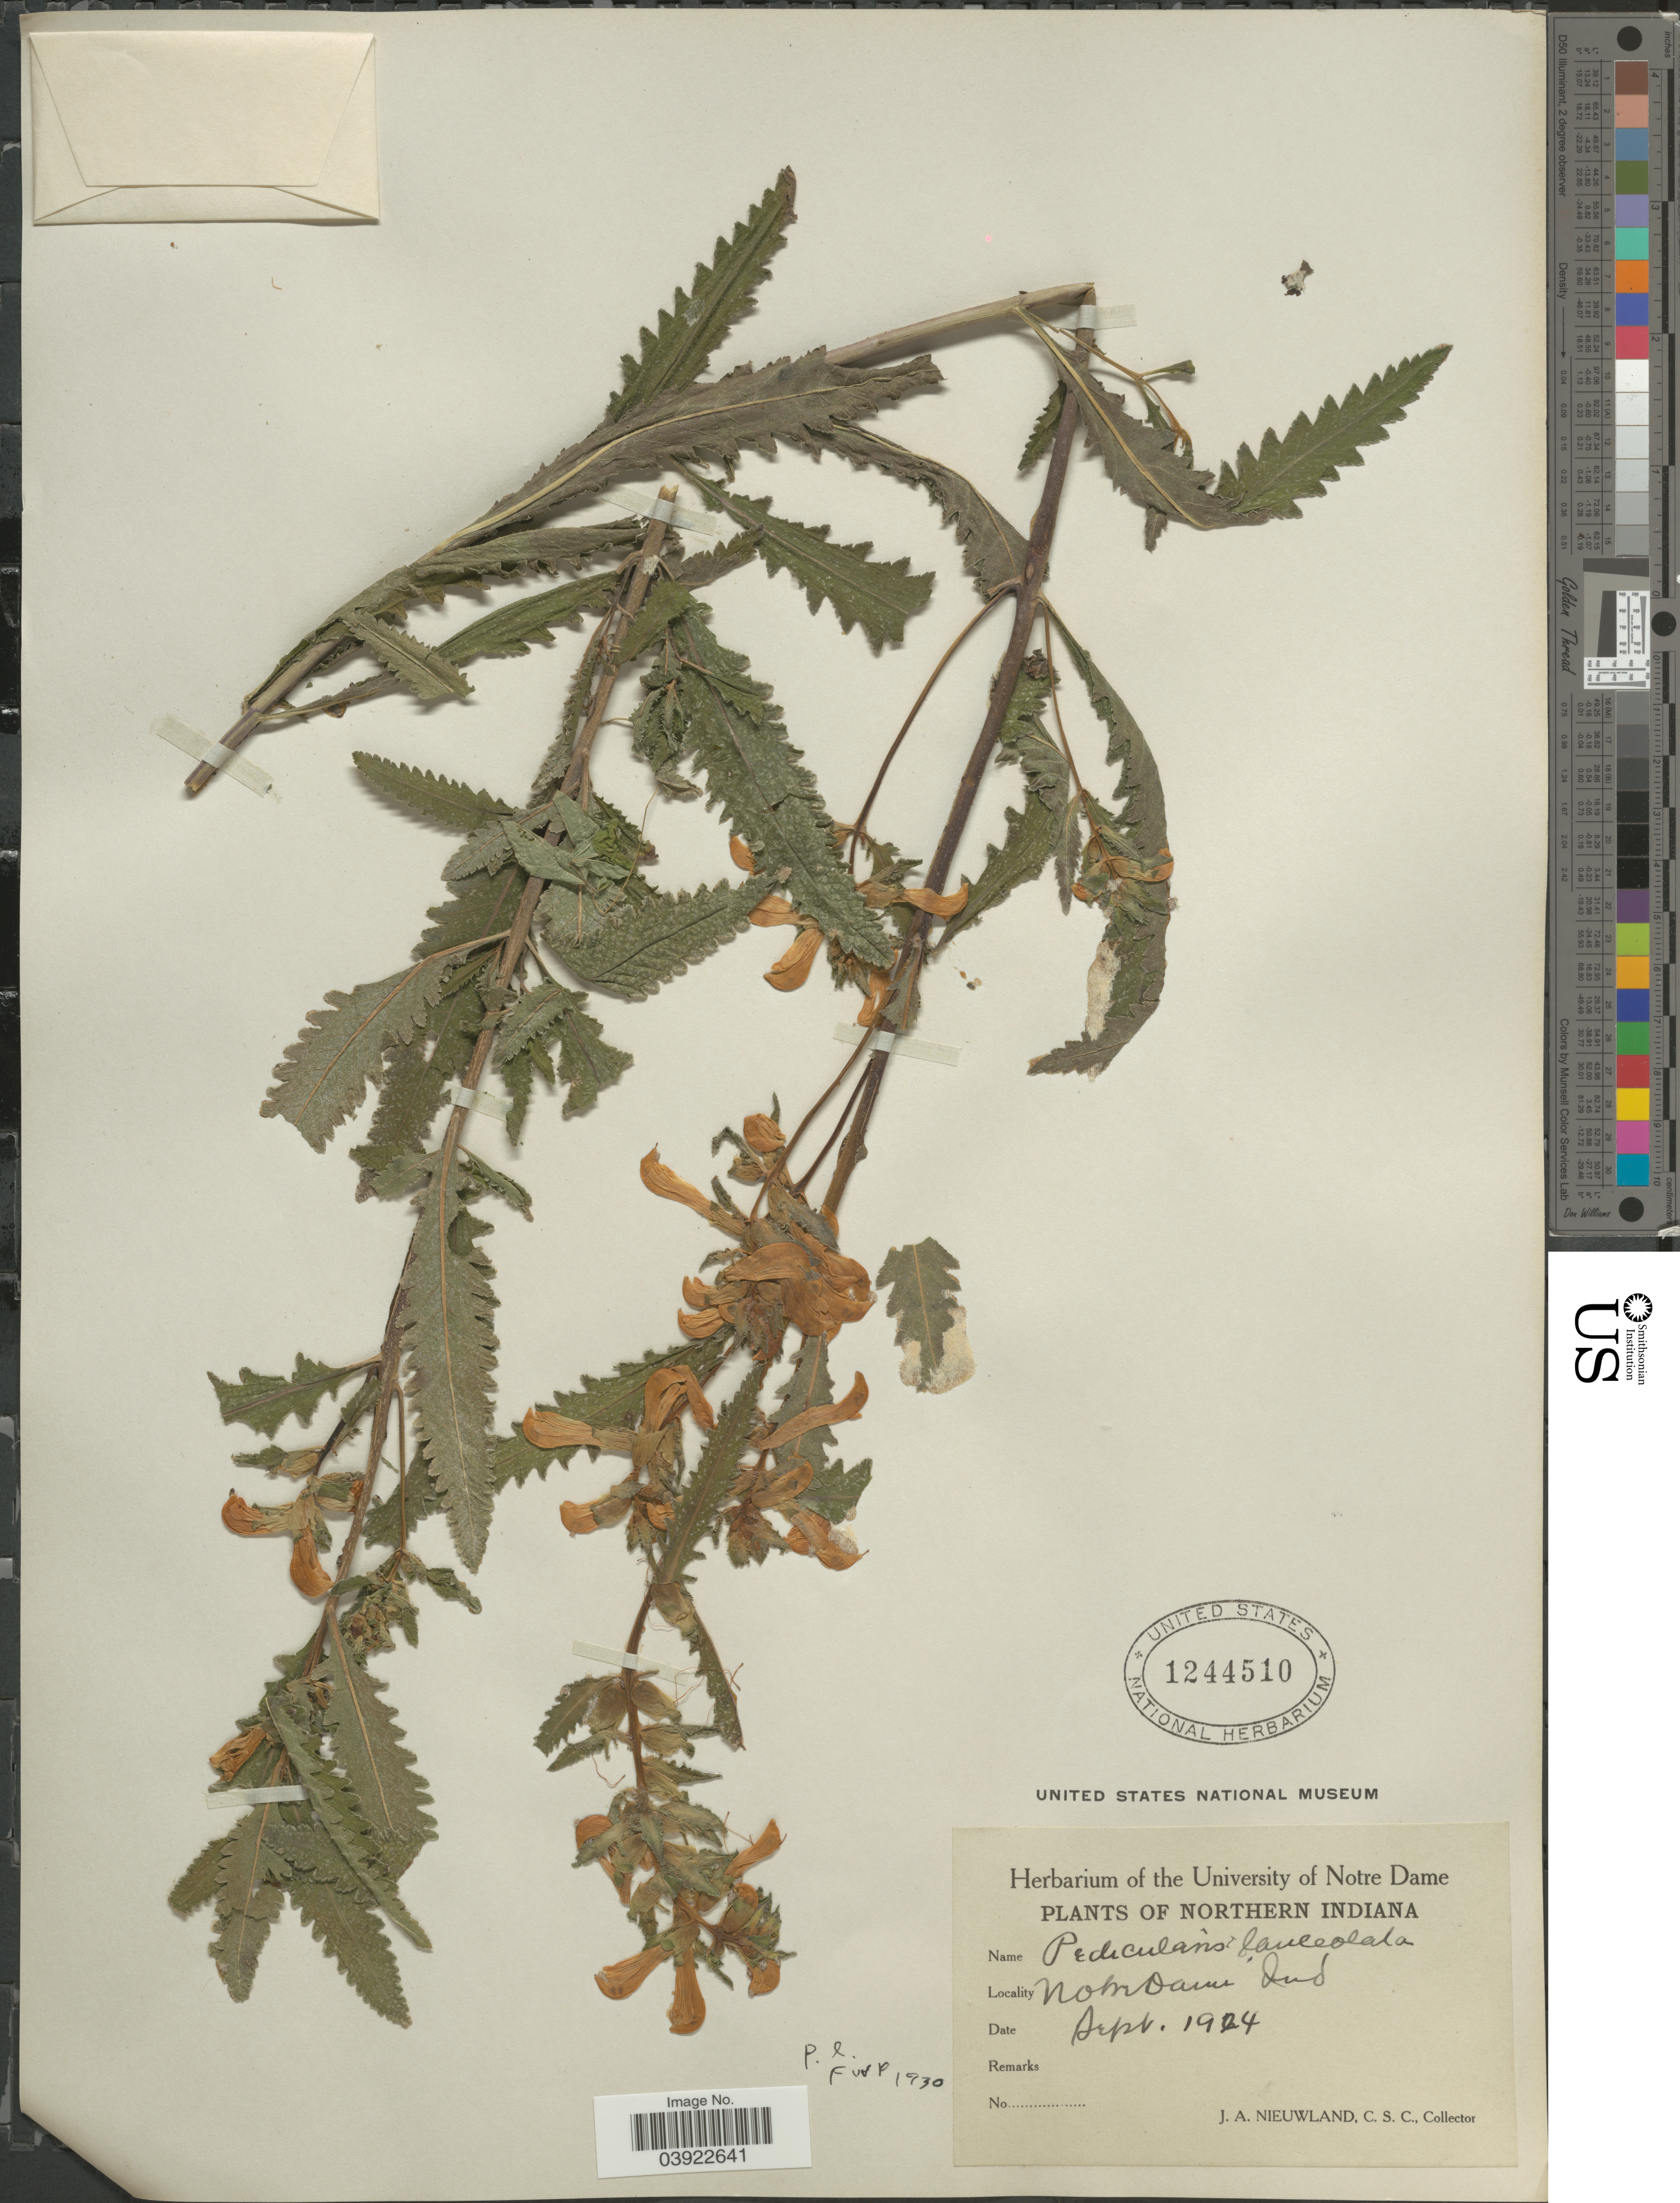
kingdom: Plantae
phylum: Tracheophyta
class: Magnoliopsida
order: Lamiales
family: Orobanchaceae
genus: Pedicularis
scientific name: Pedicularis lanceolata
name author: Michx.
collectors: J. A. Nieuwland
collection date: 1924-09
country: United States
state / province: Indiana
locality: Northern Indiana. Notre Dam.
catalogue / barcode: US 1244510